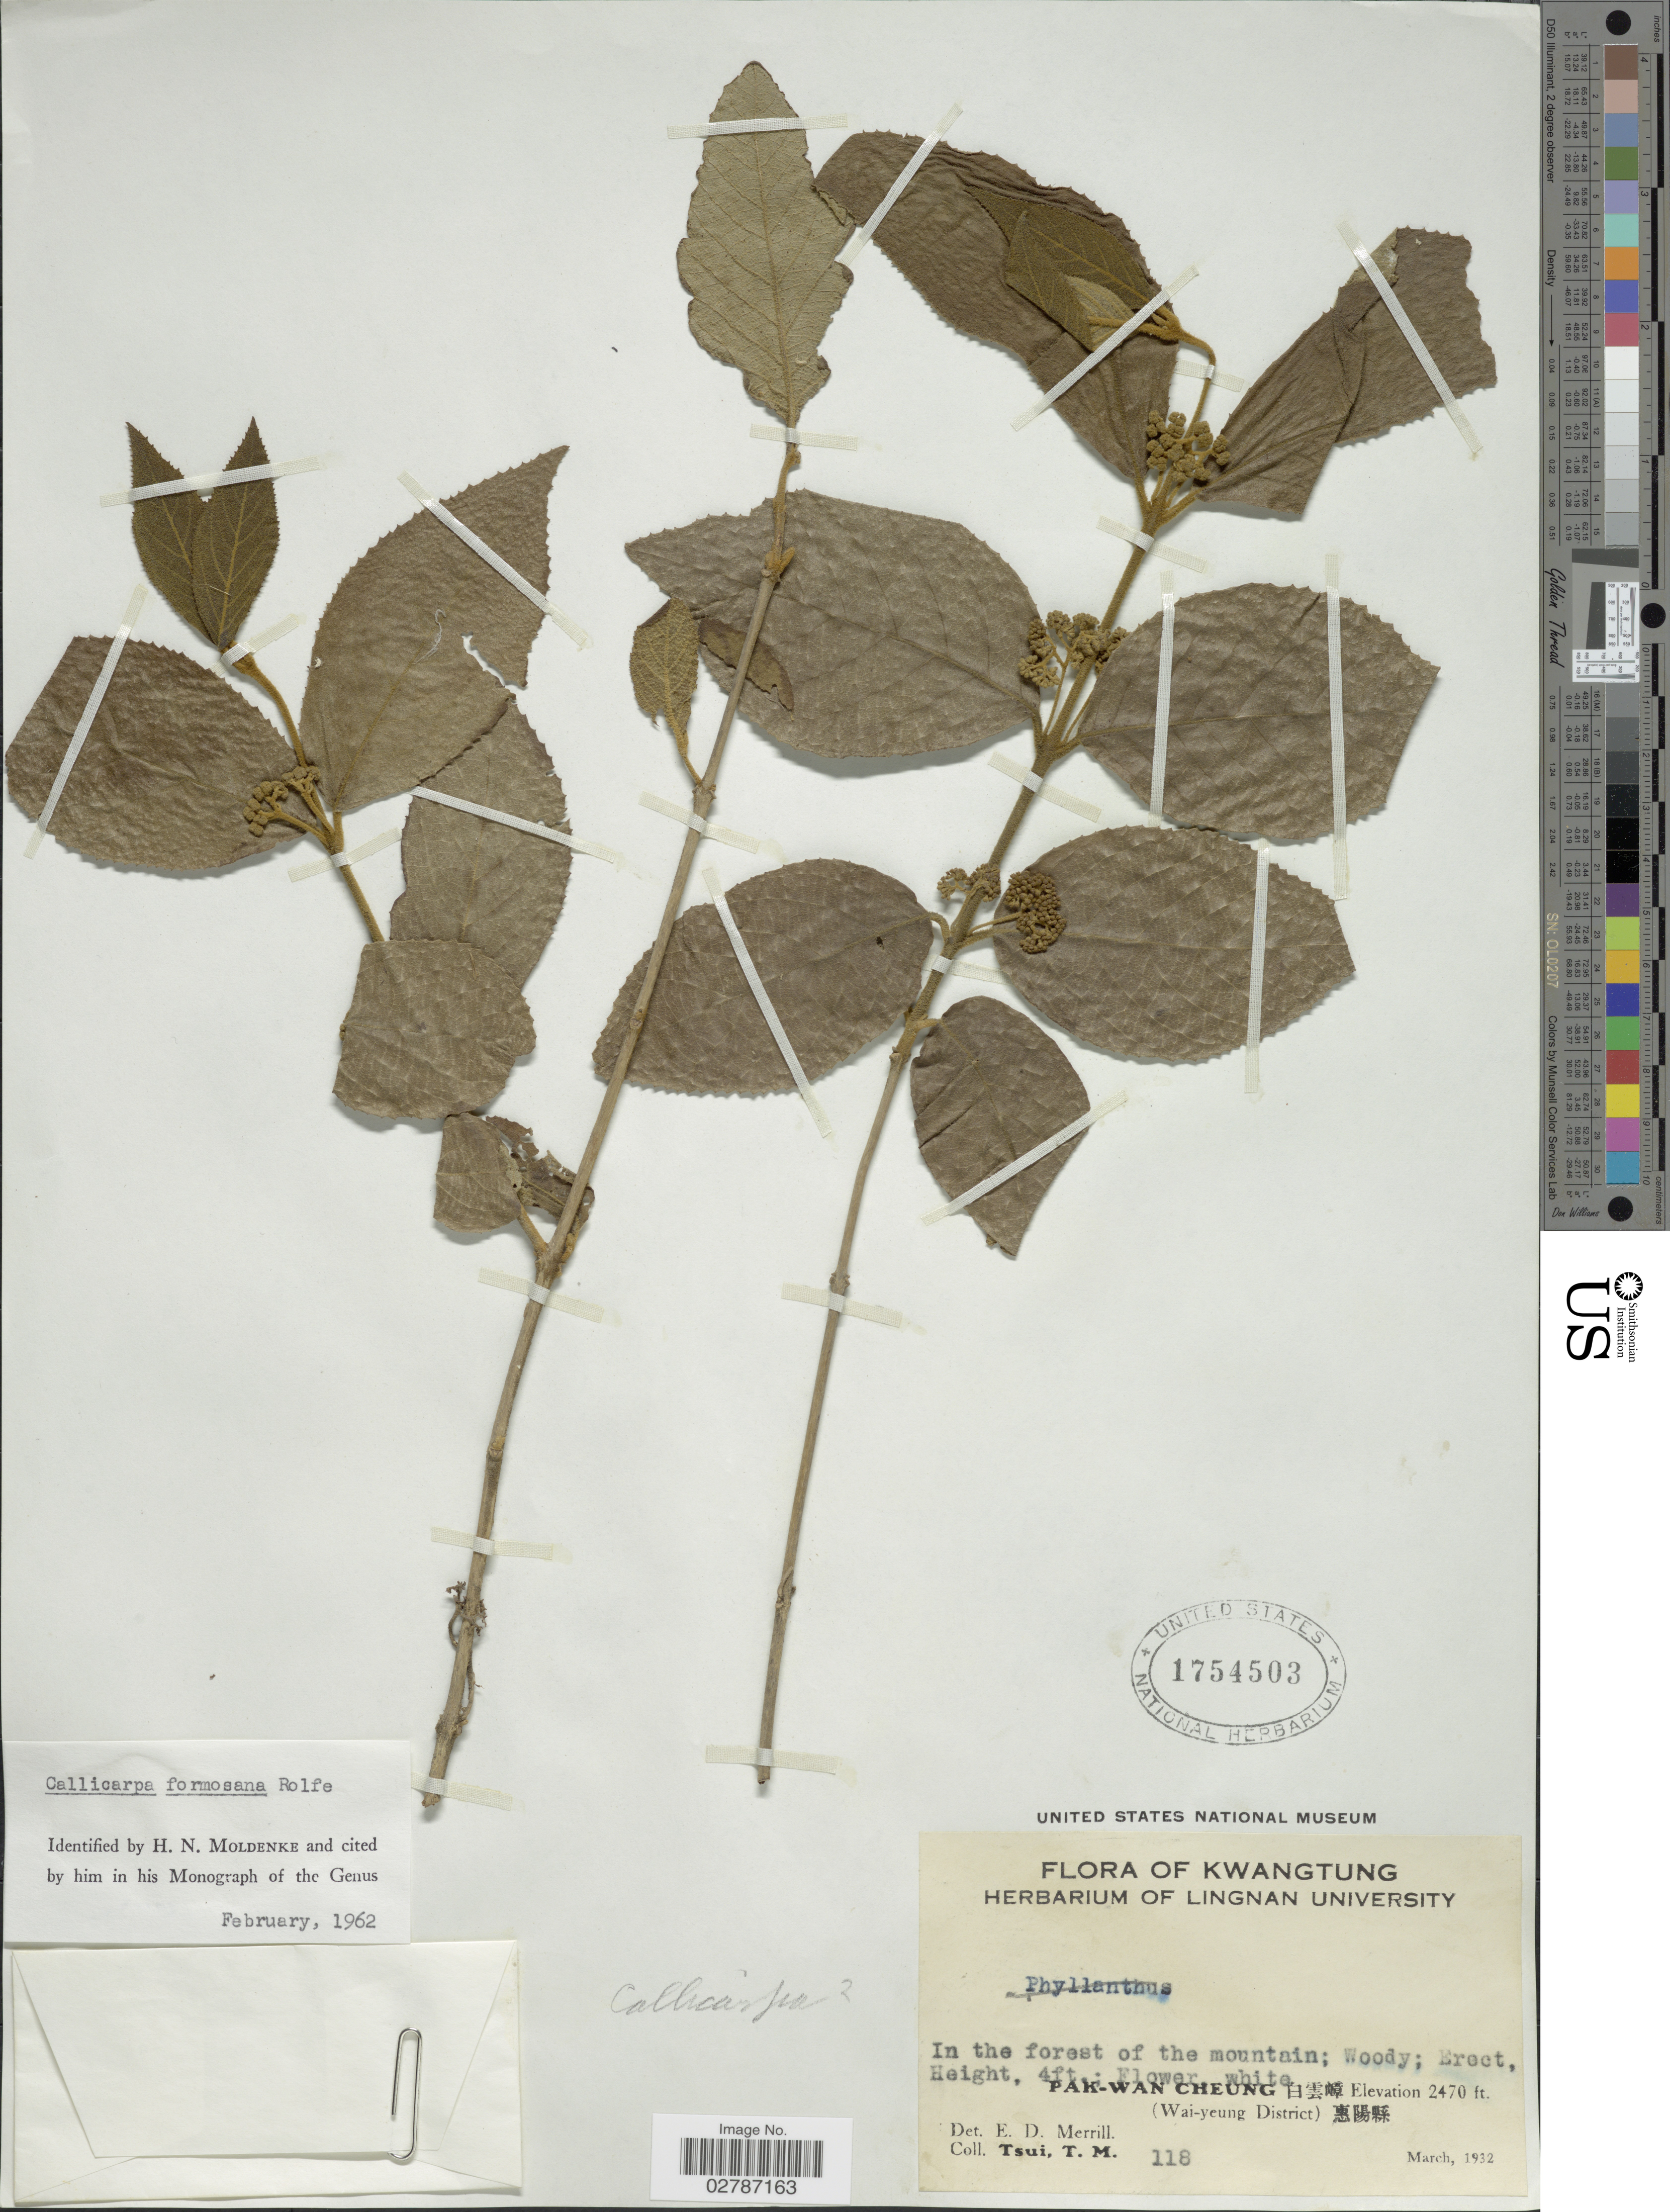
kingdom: Plantae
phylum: Tracheophyta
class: Magnoliopsida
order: Lamiales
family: Lamiaceae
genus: Callicarpa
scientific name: Callicarpa formosana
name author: Rolfe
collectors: T. Tsui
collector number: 118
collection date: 1932-03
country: China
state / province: Guangdong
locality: Kwangtung. Pak-Wan Cheung X. (Wai-yeung District) X.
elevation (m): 753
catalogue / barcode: US 1754503